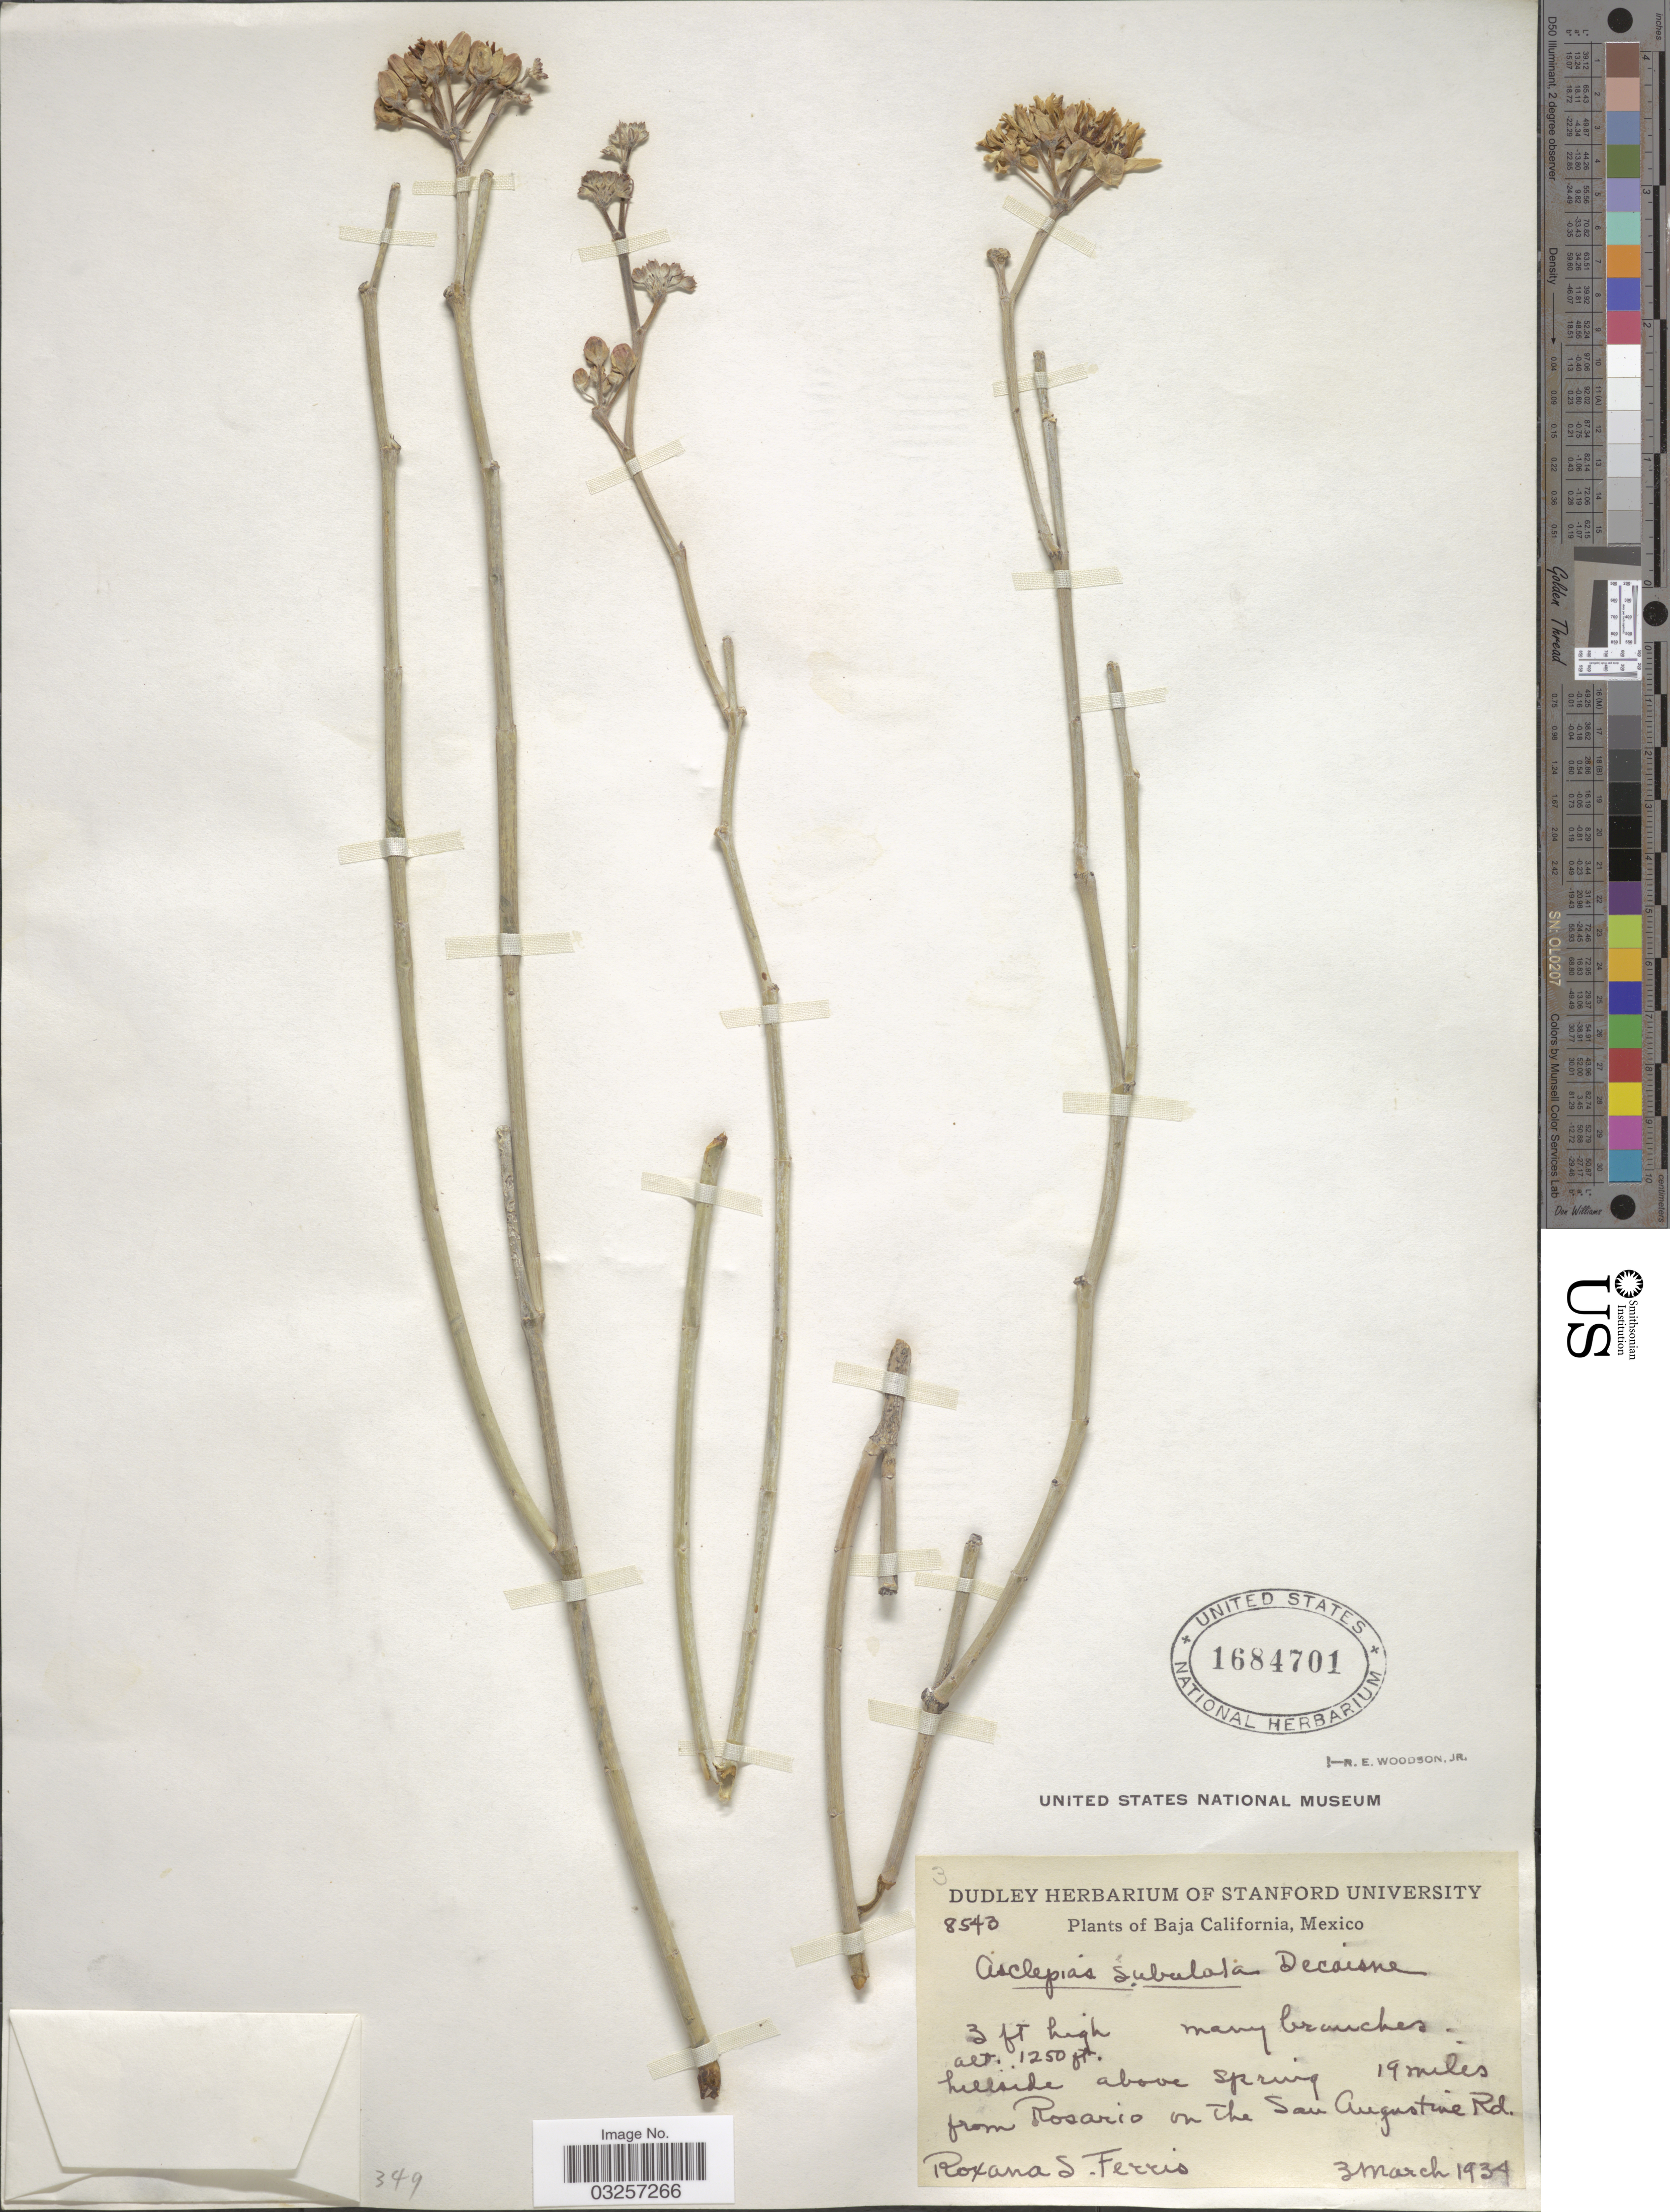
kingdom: Plantae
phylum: Tracheophyta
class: Magnoliopsida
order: Gentianales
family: Apocynaceae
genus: Asclepias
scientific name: Asclepias subulata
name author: Decne.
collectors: R. S. Ferris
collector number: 8543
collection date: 1934-03-03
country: Mexico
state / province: Baja California Norte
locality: Hillside above spring, 19 miles from Rosario on the San Augustine Rd.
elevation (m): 381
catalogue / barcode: US 1684701